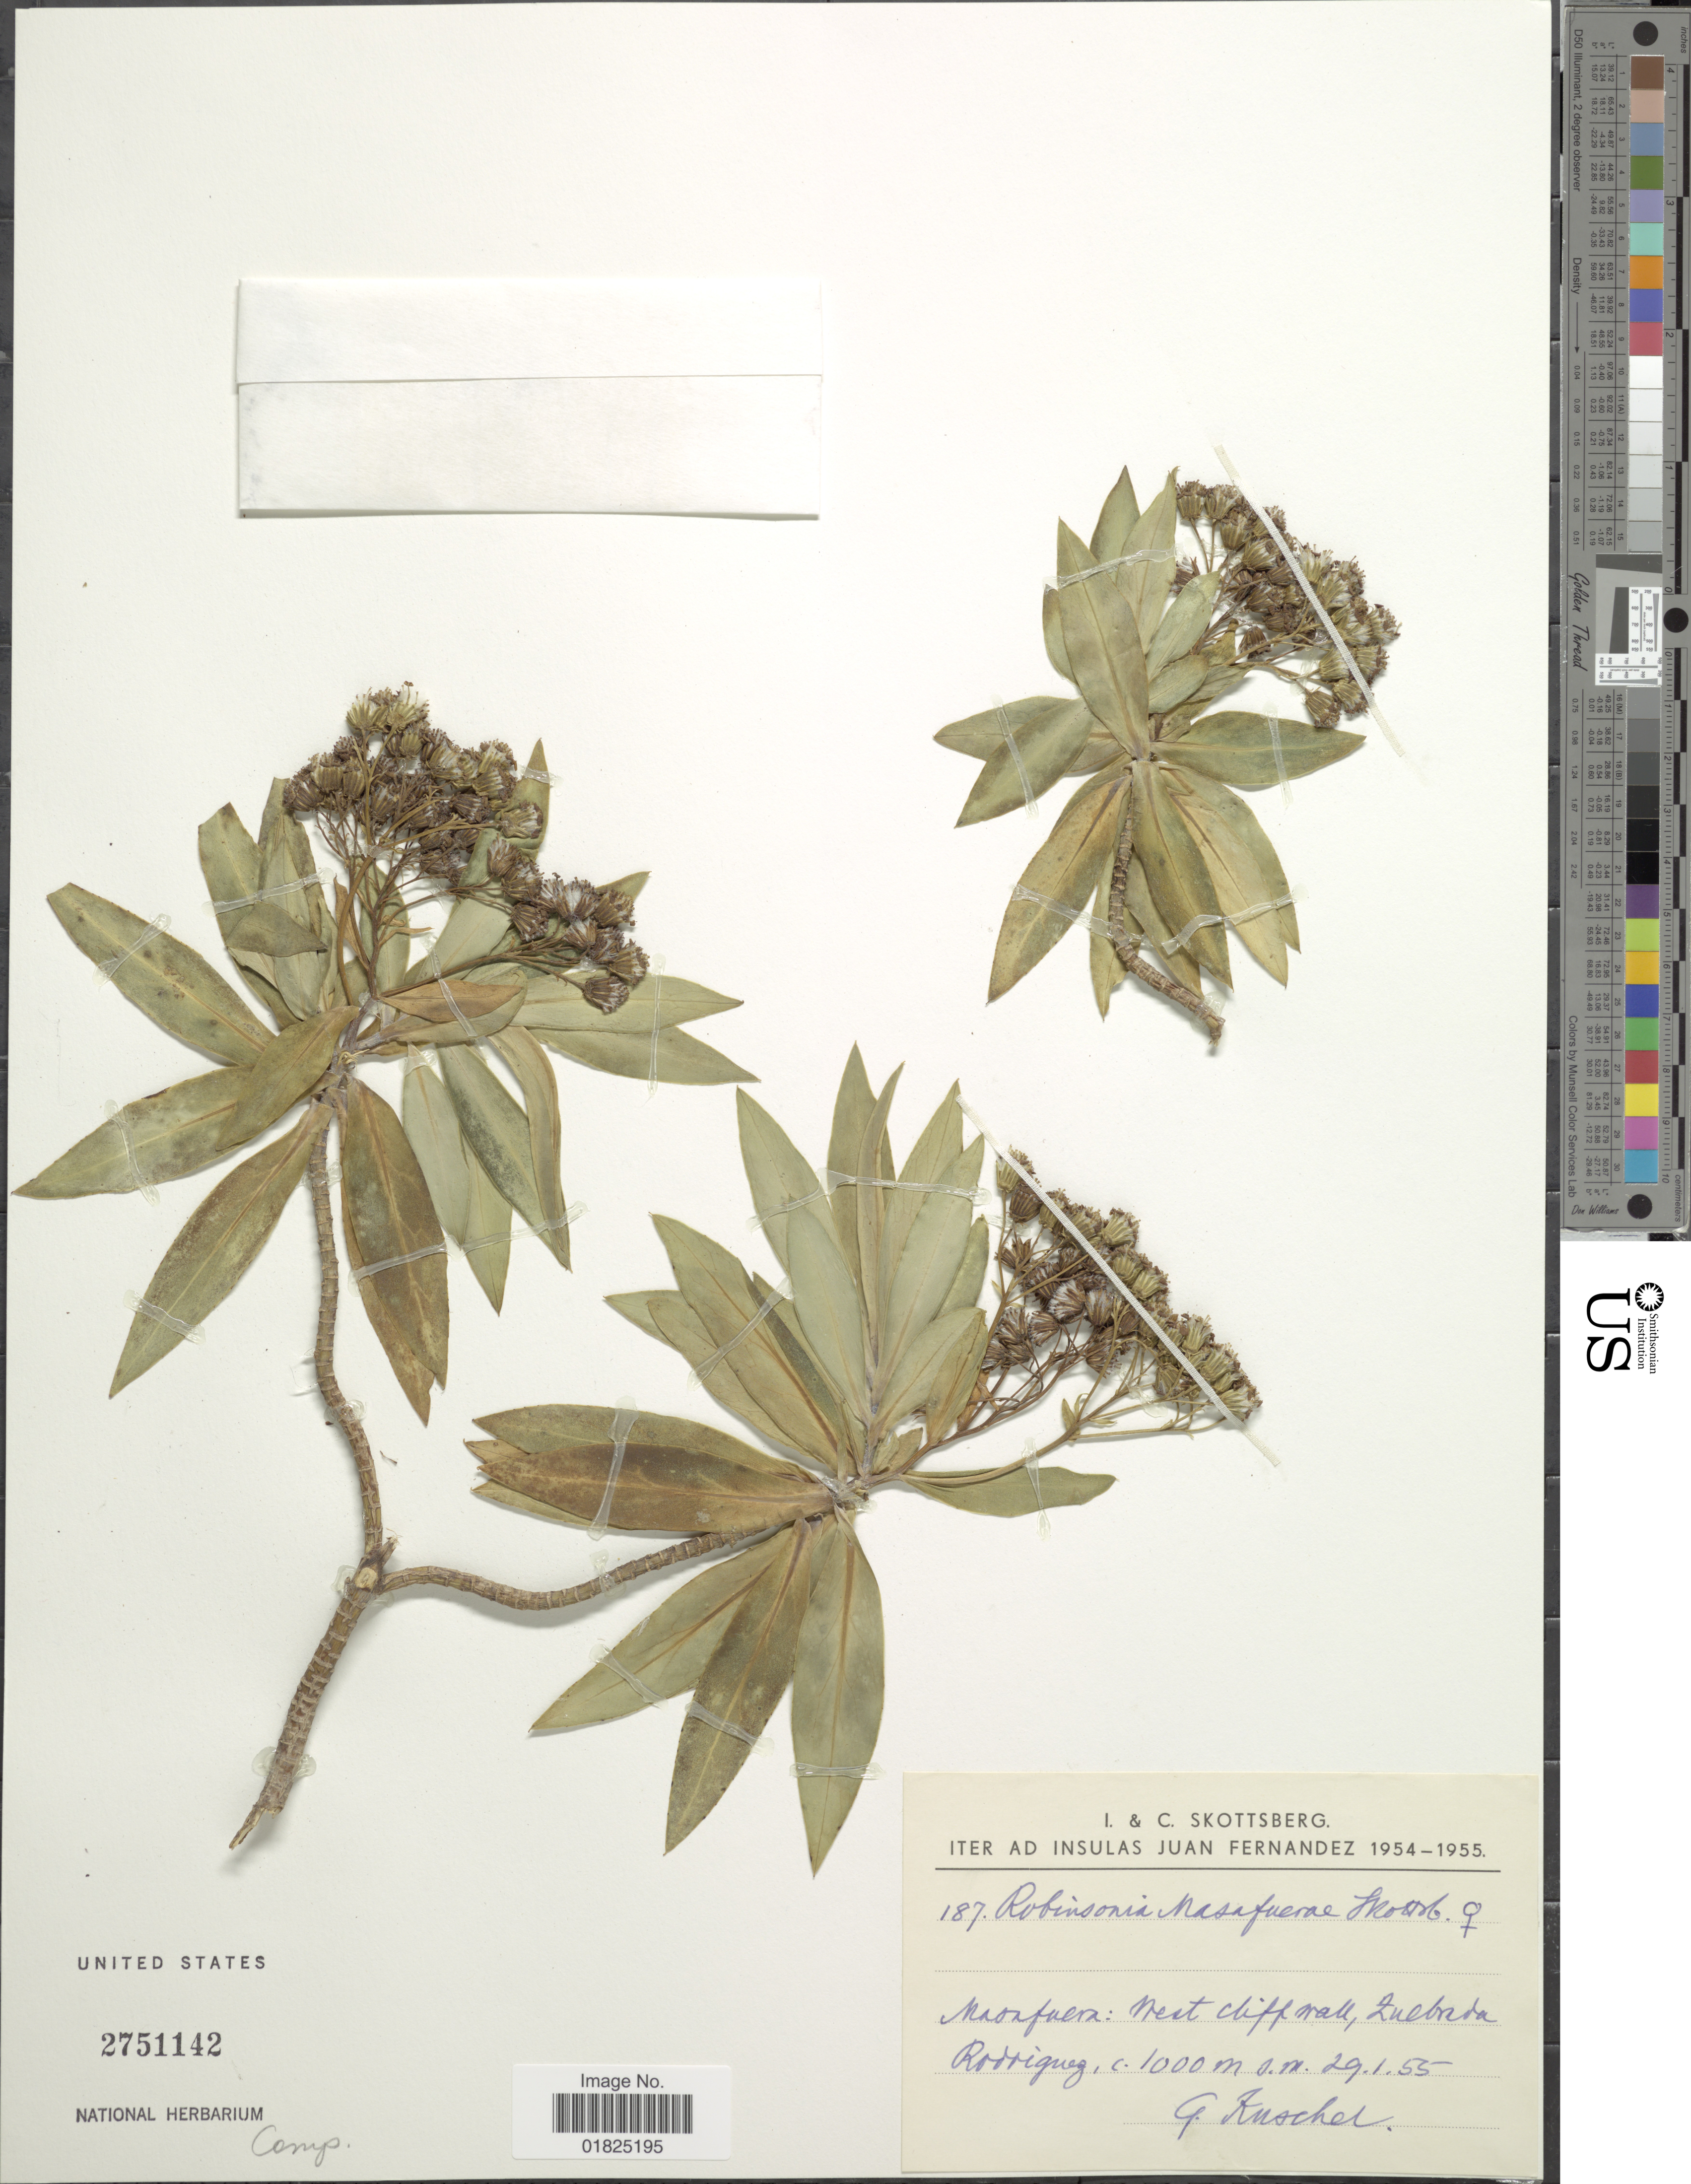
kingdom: Plantae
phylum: Tracheophyta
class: Magnoliopsida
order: Asterales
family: Asteraceae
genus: Robinsonia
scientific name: Robinsonia masafuerae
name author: Skottsb.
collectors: G. Kuschel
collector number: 187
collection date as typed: Transcribed d/m/y: 29/1/55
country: Chile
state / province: Valparaíso (V)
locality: Juan Fernandez. Masafuera: West cliff wall, Quebrada Rodriguez.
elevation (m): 1000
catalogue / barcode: US 2751142